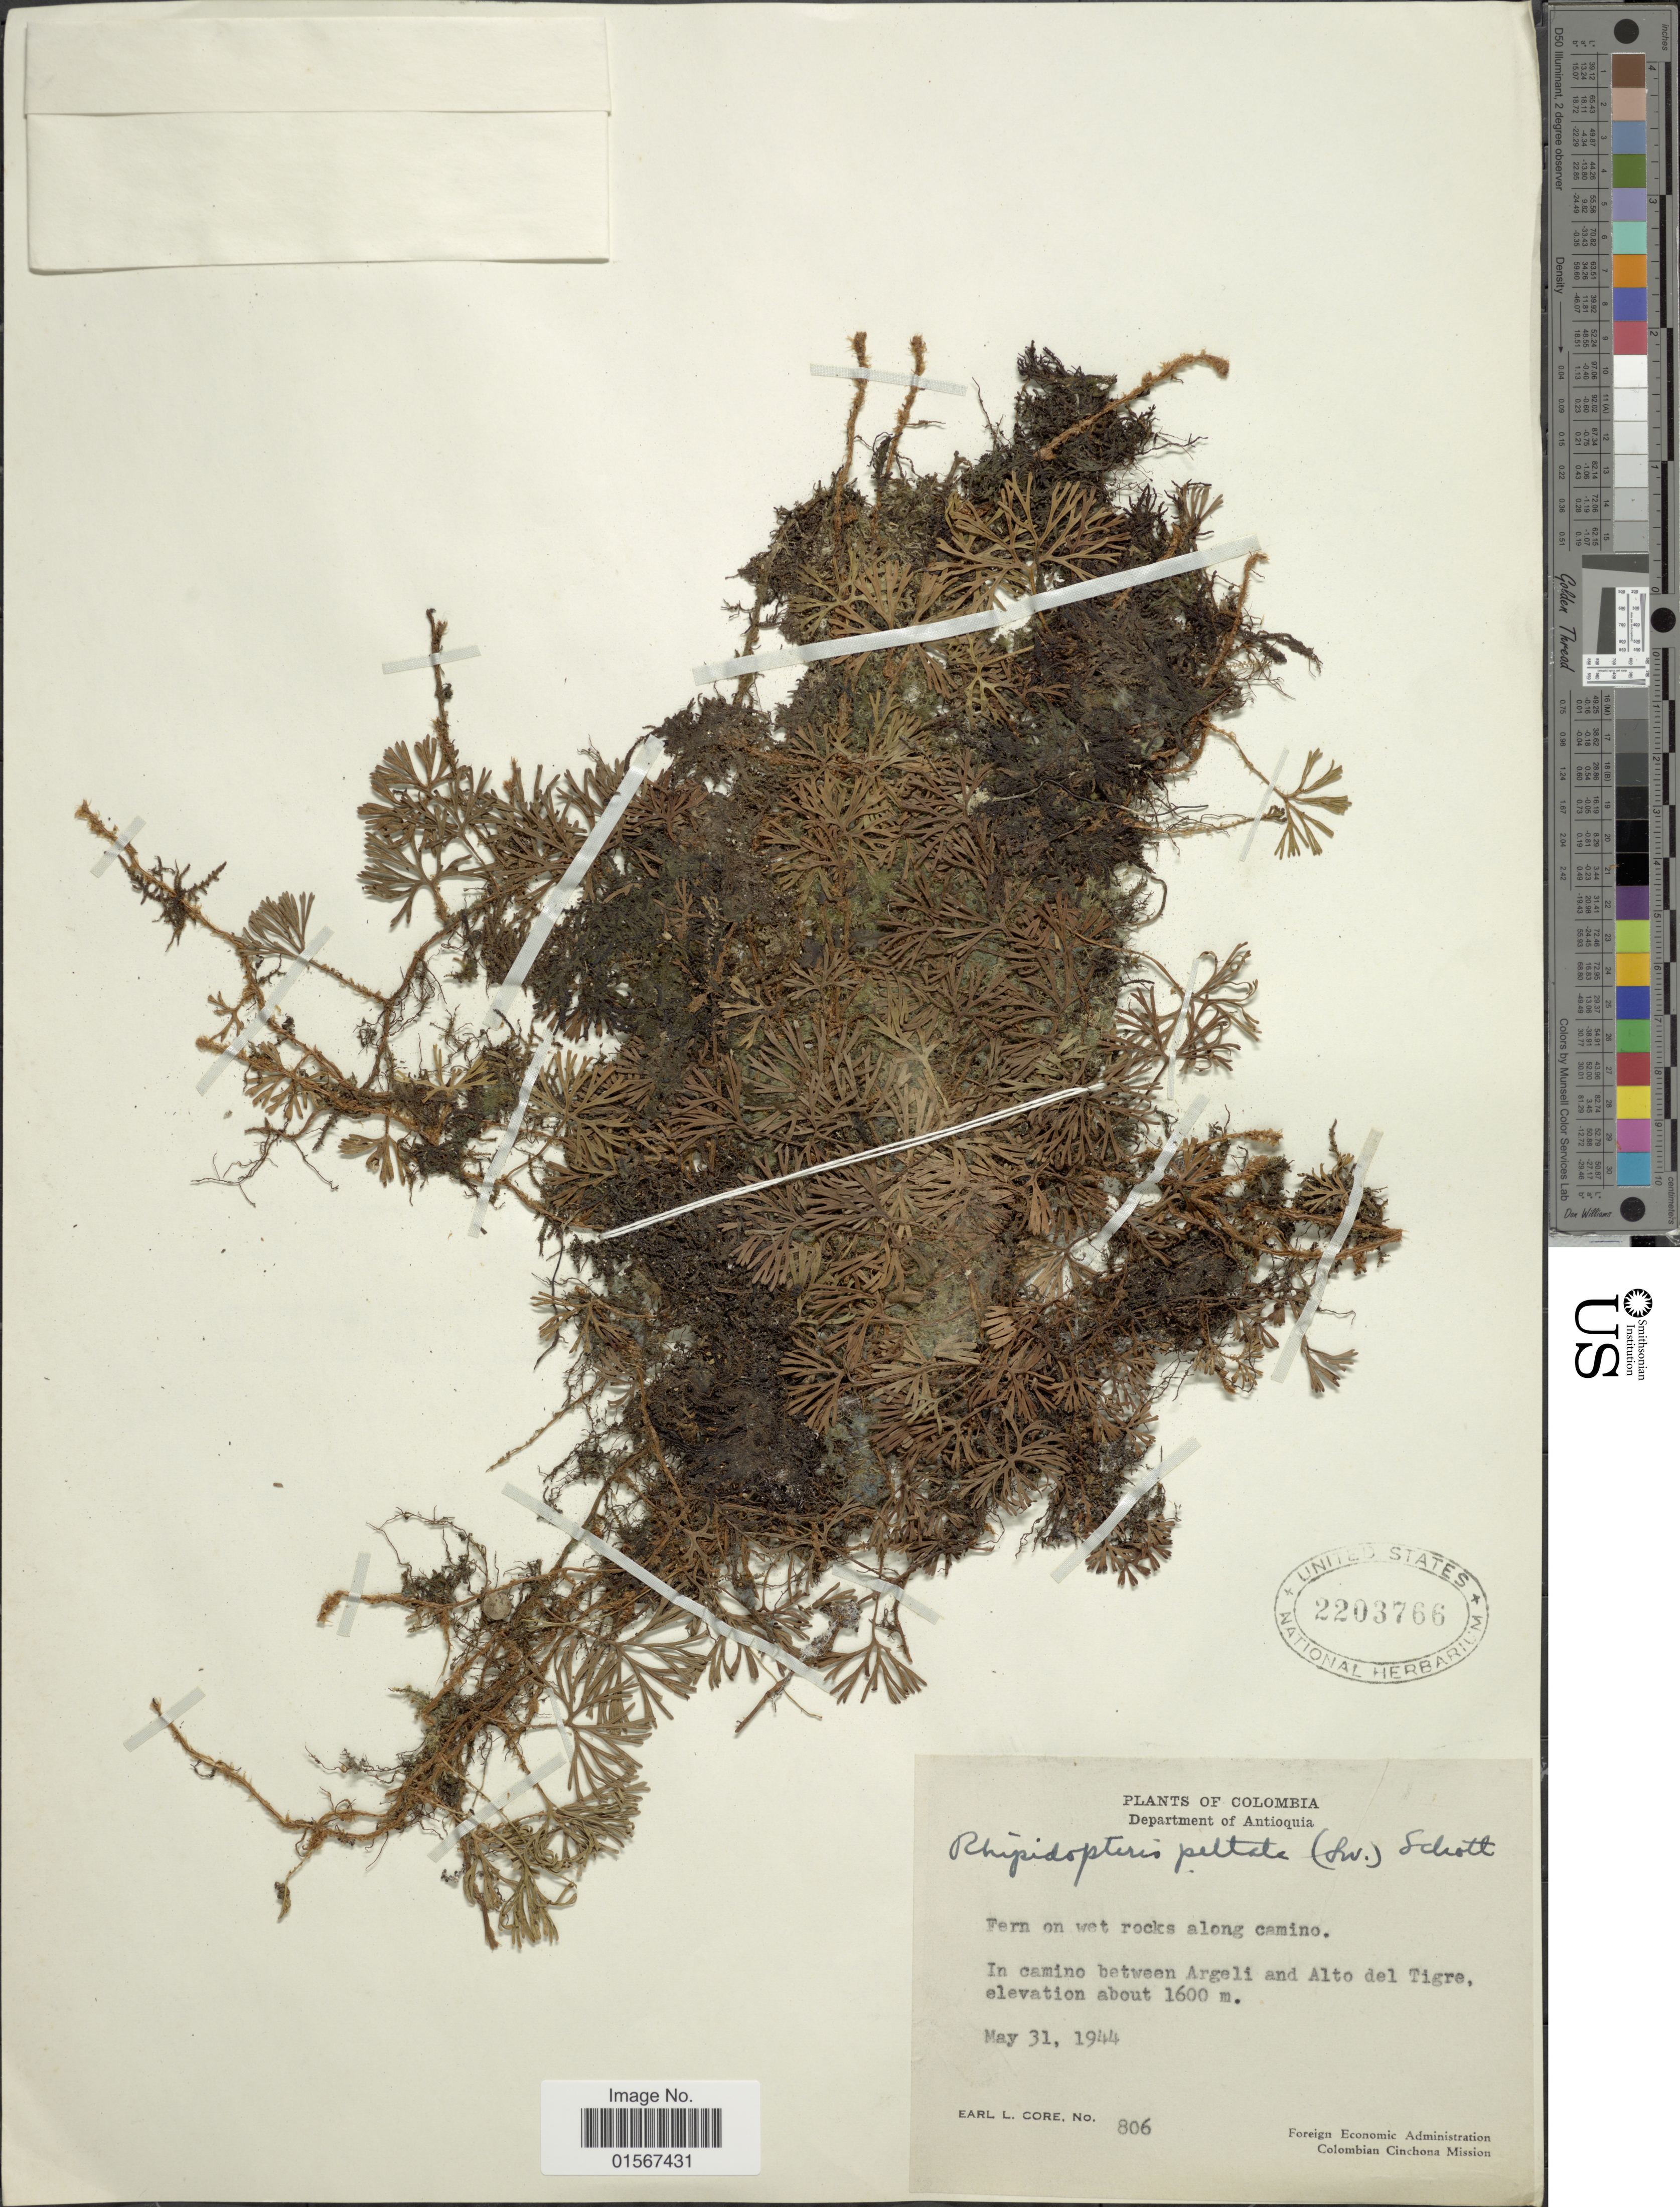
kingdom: Plantae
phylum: Tracheophyta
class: Polypodiopsida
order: Polypodiales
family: Dryopteridaceae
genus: Elaphoglossum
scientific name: Elaphoglossum peltatum f. peltatum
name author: (Sw.) Urb.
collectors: E. L. Core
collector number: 806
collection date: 1944-05-31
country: Colombia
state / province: Antioquia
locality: Colombia, Department of Antioquia, in camino between Argeli and Alto del Tigre.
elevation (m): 1600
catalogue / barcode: US 2203766